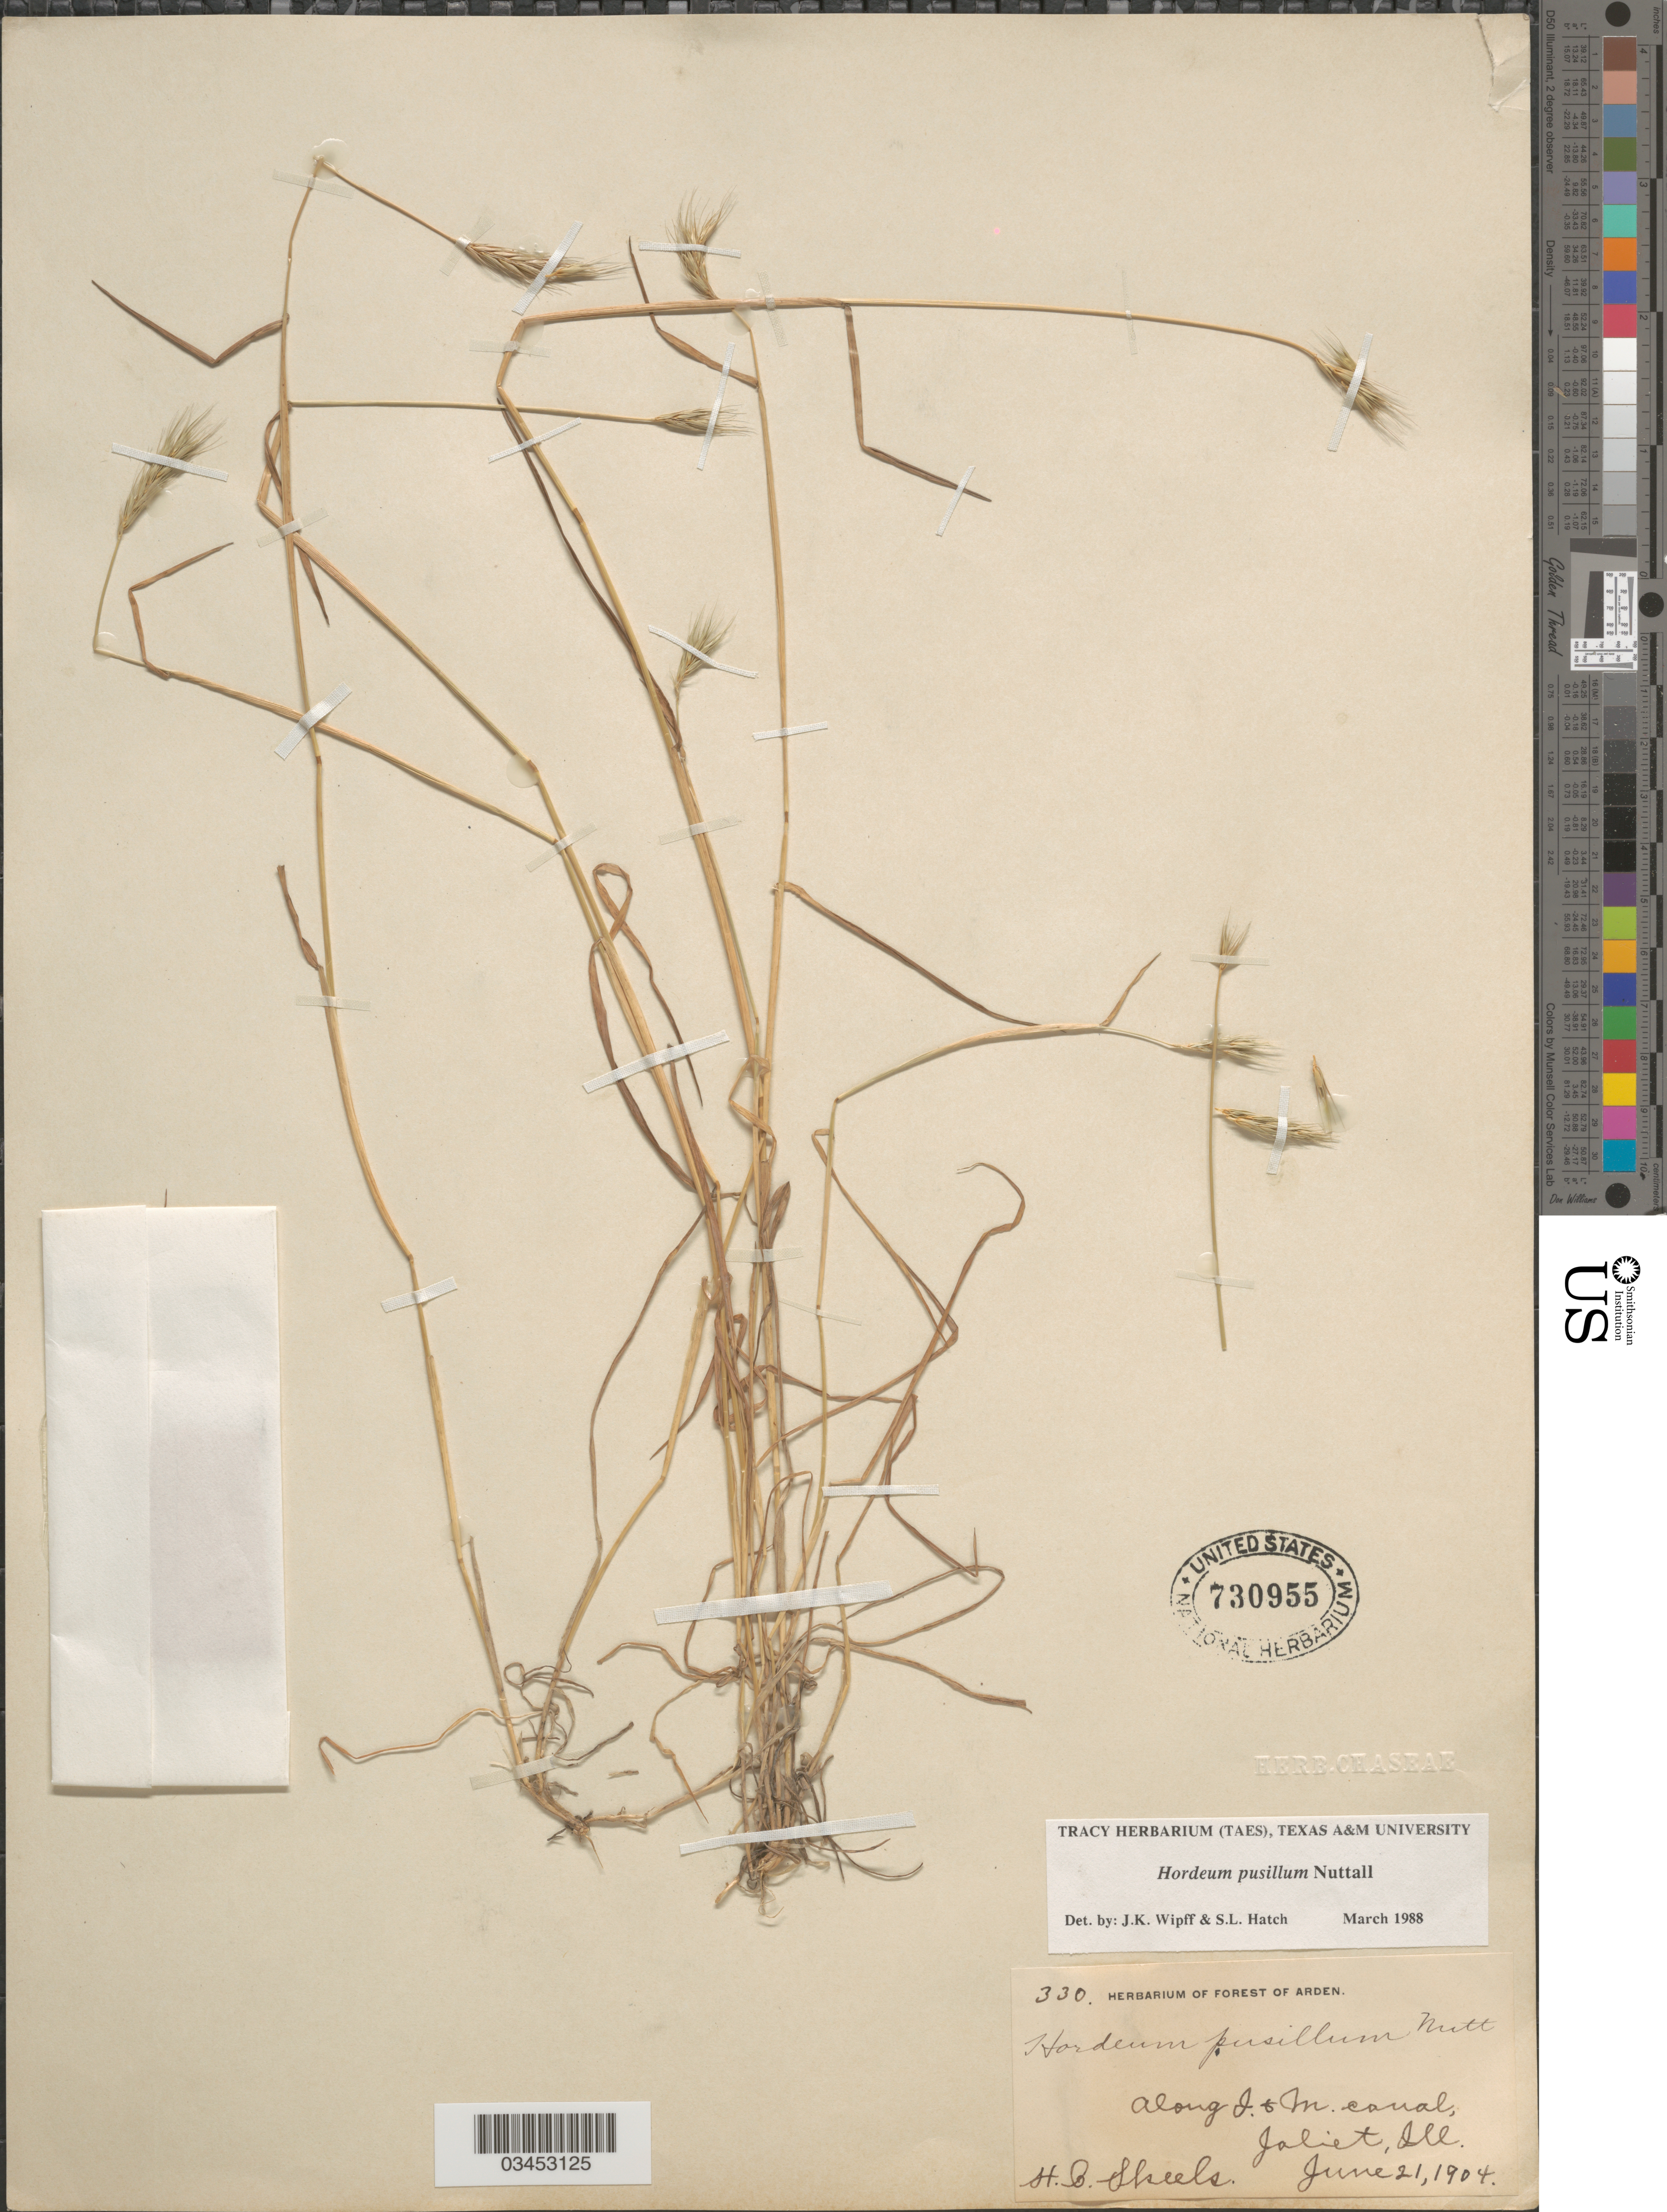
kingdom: Plantae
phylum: Tracheophyta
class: Liliopsida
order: Poales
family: Poaceae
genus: Hordeum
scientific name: Hordeum pusillum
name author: Nutt.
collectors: H. Skeels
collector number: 330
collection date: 1904-06-21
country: United States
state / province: Illinois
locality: Along J. + M. canal, Joliet.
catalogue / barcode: US 730955